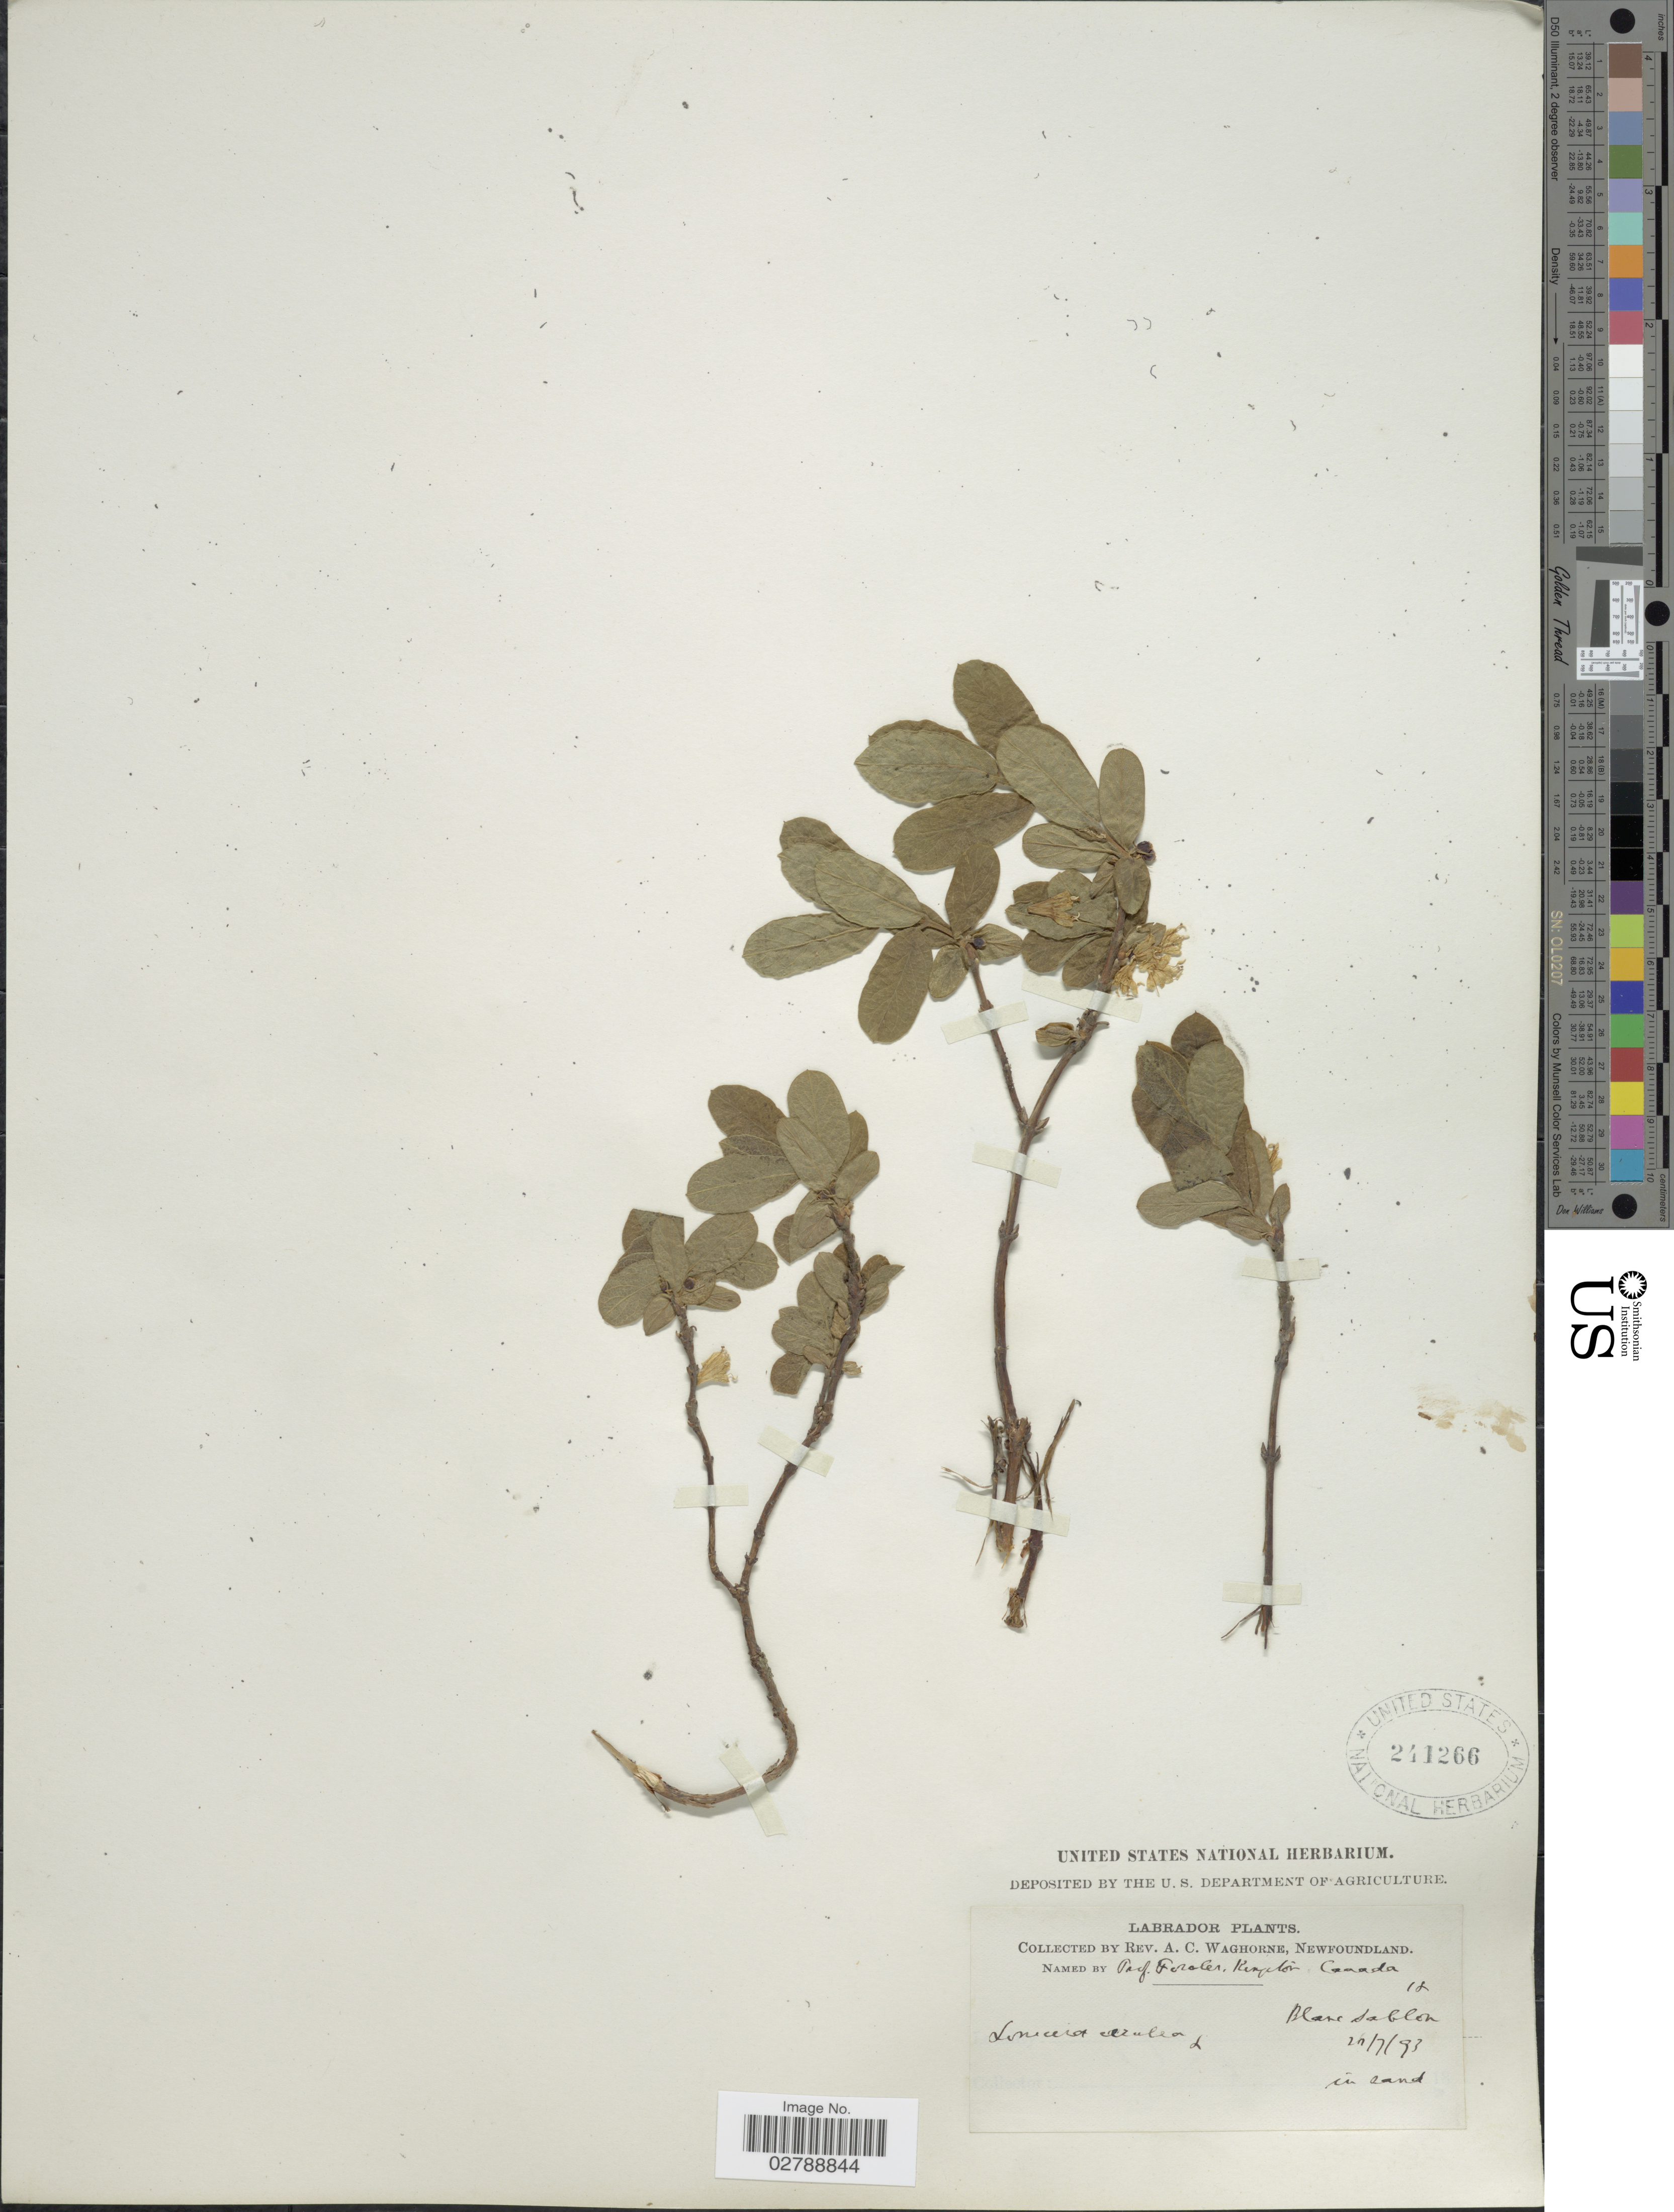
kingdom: Plantae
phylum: Tracheophyta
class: Magnoliopsida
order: Dipsacales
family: Caprifoliaceae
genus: Lonicera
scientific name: Lonicera caerulea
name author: L.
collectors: A. Waghorne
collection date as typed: Transcribed d/m/y: 24/7/93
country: Canada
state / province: Newfoundland and Labrador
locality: Labrador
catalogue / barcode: US 241266